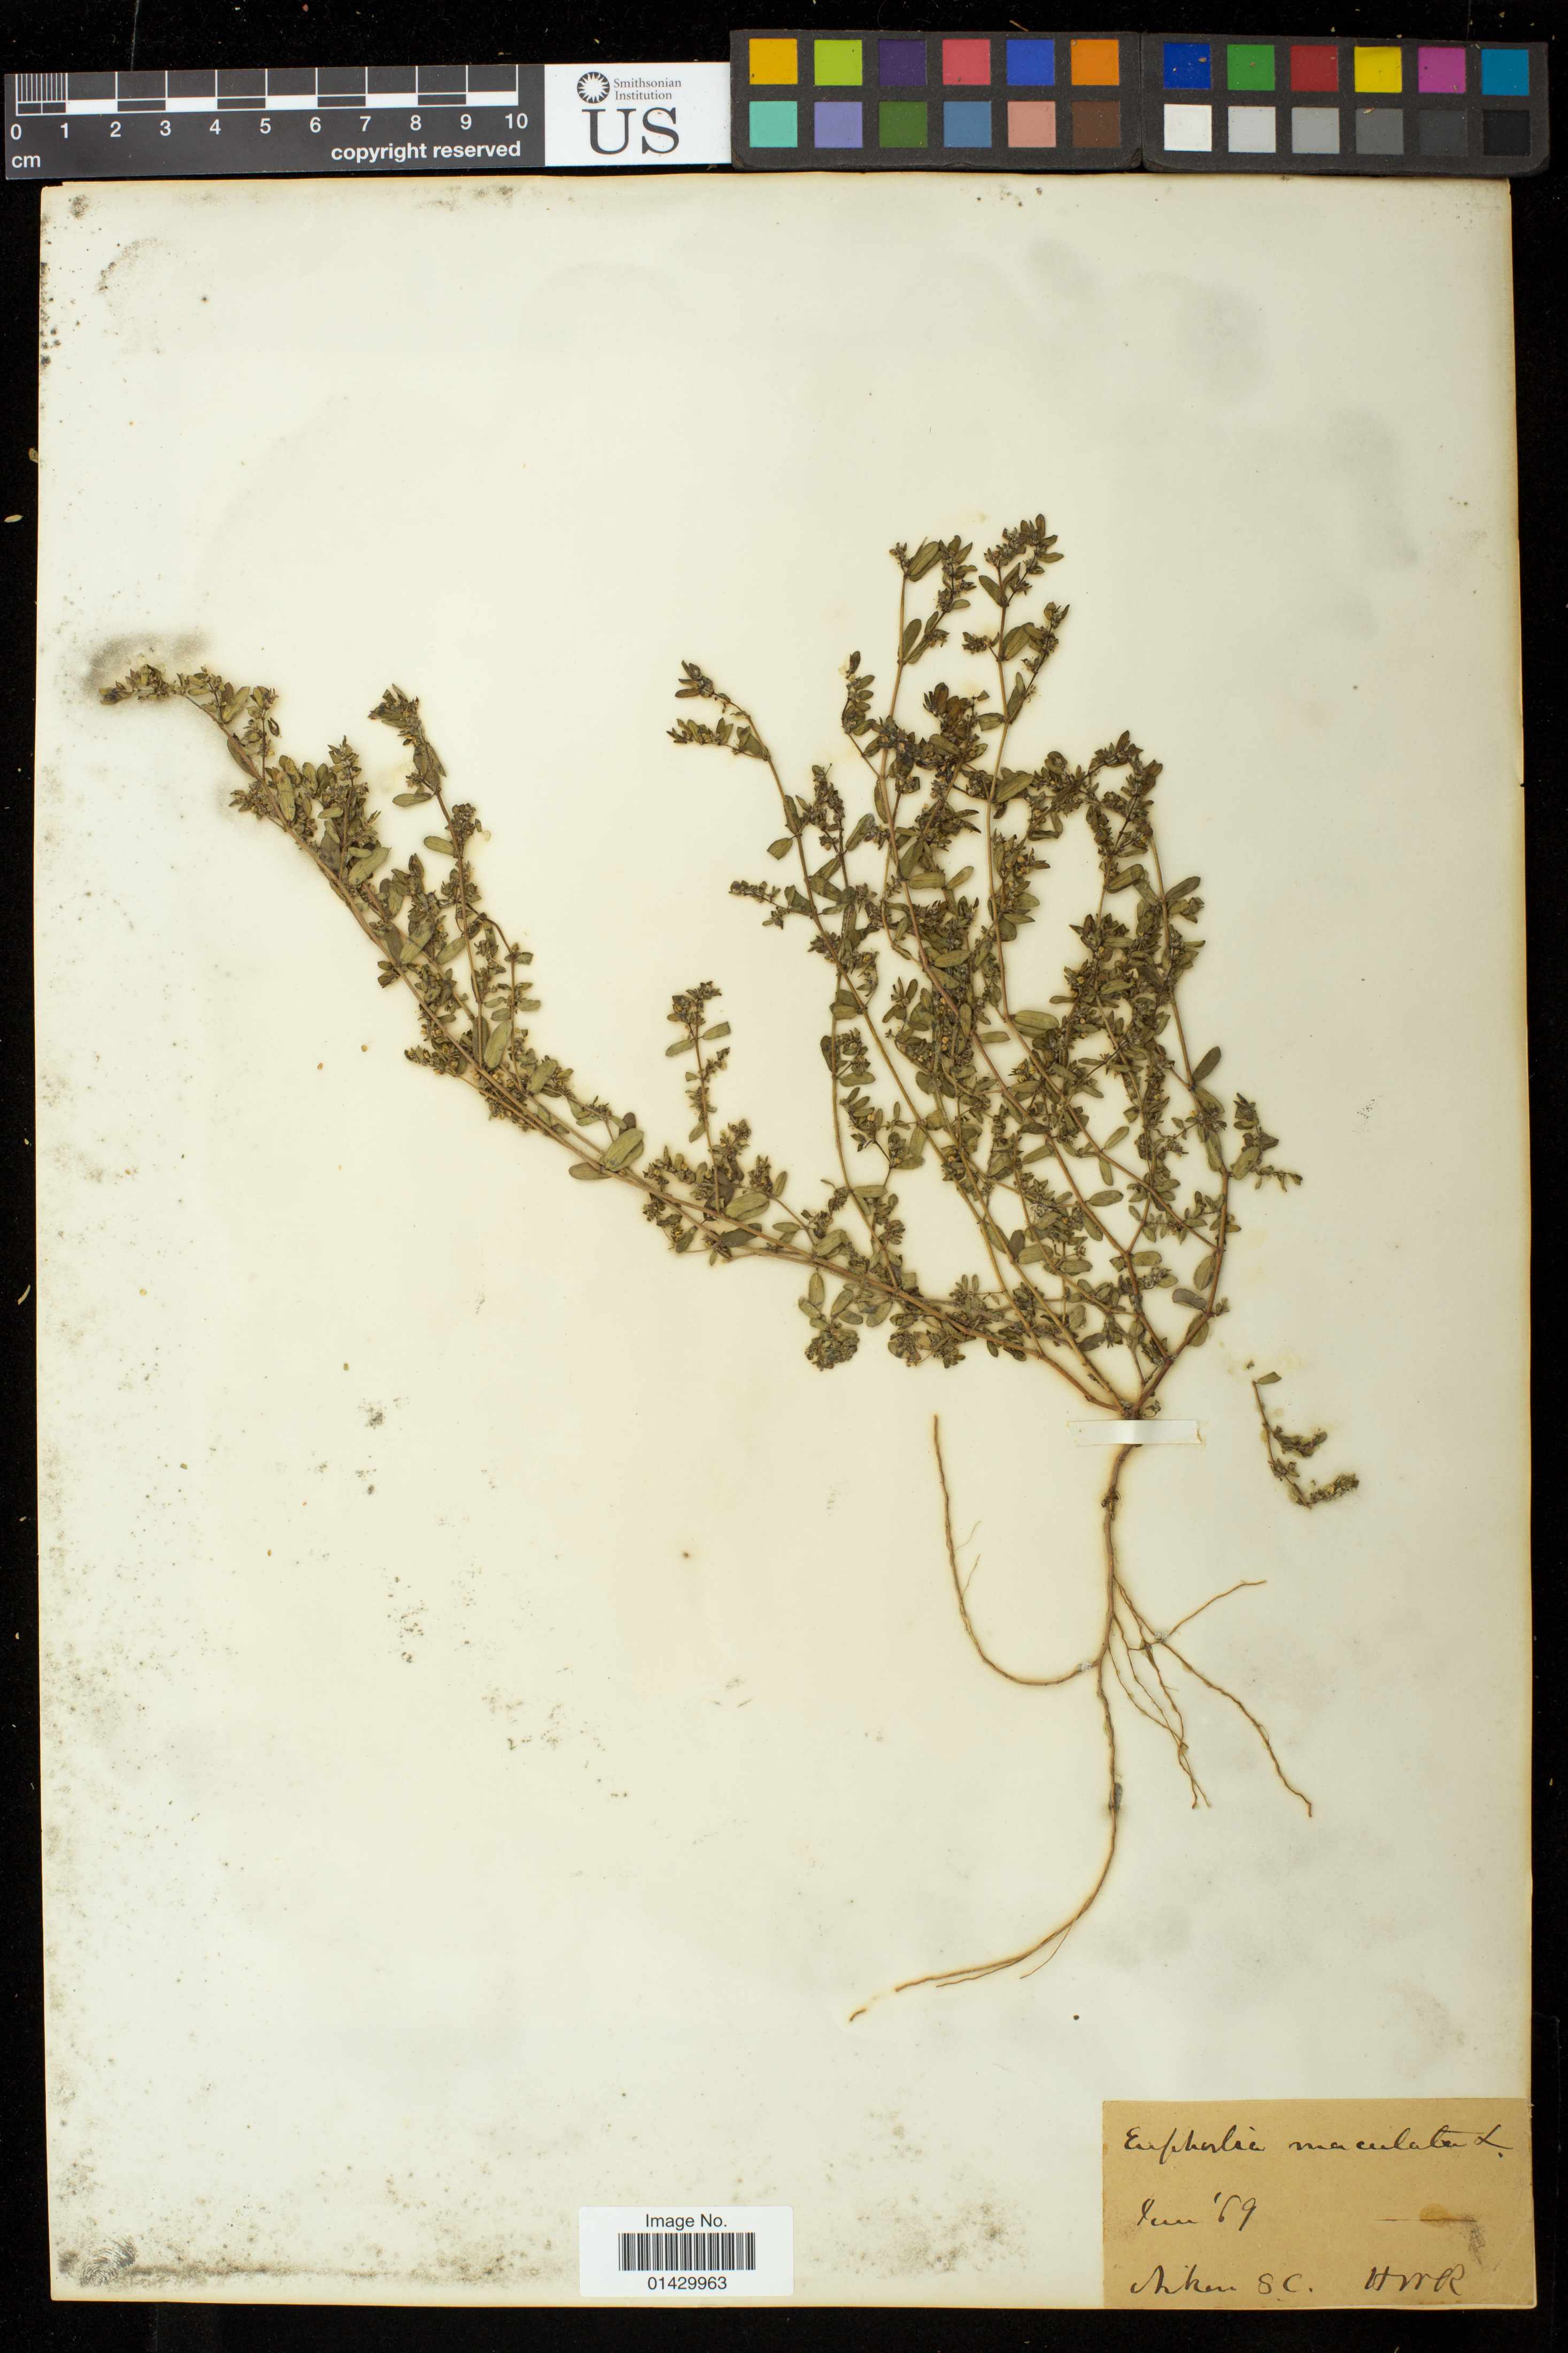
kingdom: Plantae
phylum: Tracheophyta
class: Magnoliopsida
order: Malpighiales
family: Euphorbiaceae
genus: Euphorbia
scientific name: Euphorbia maculata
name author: L.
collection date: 1869-06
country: United States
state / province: South Carolina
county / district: Aiken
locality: Aiken